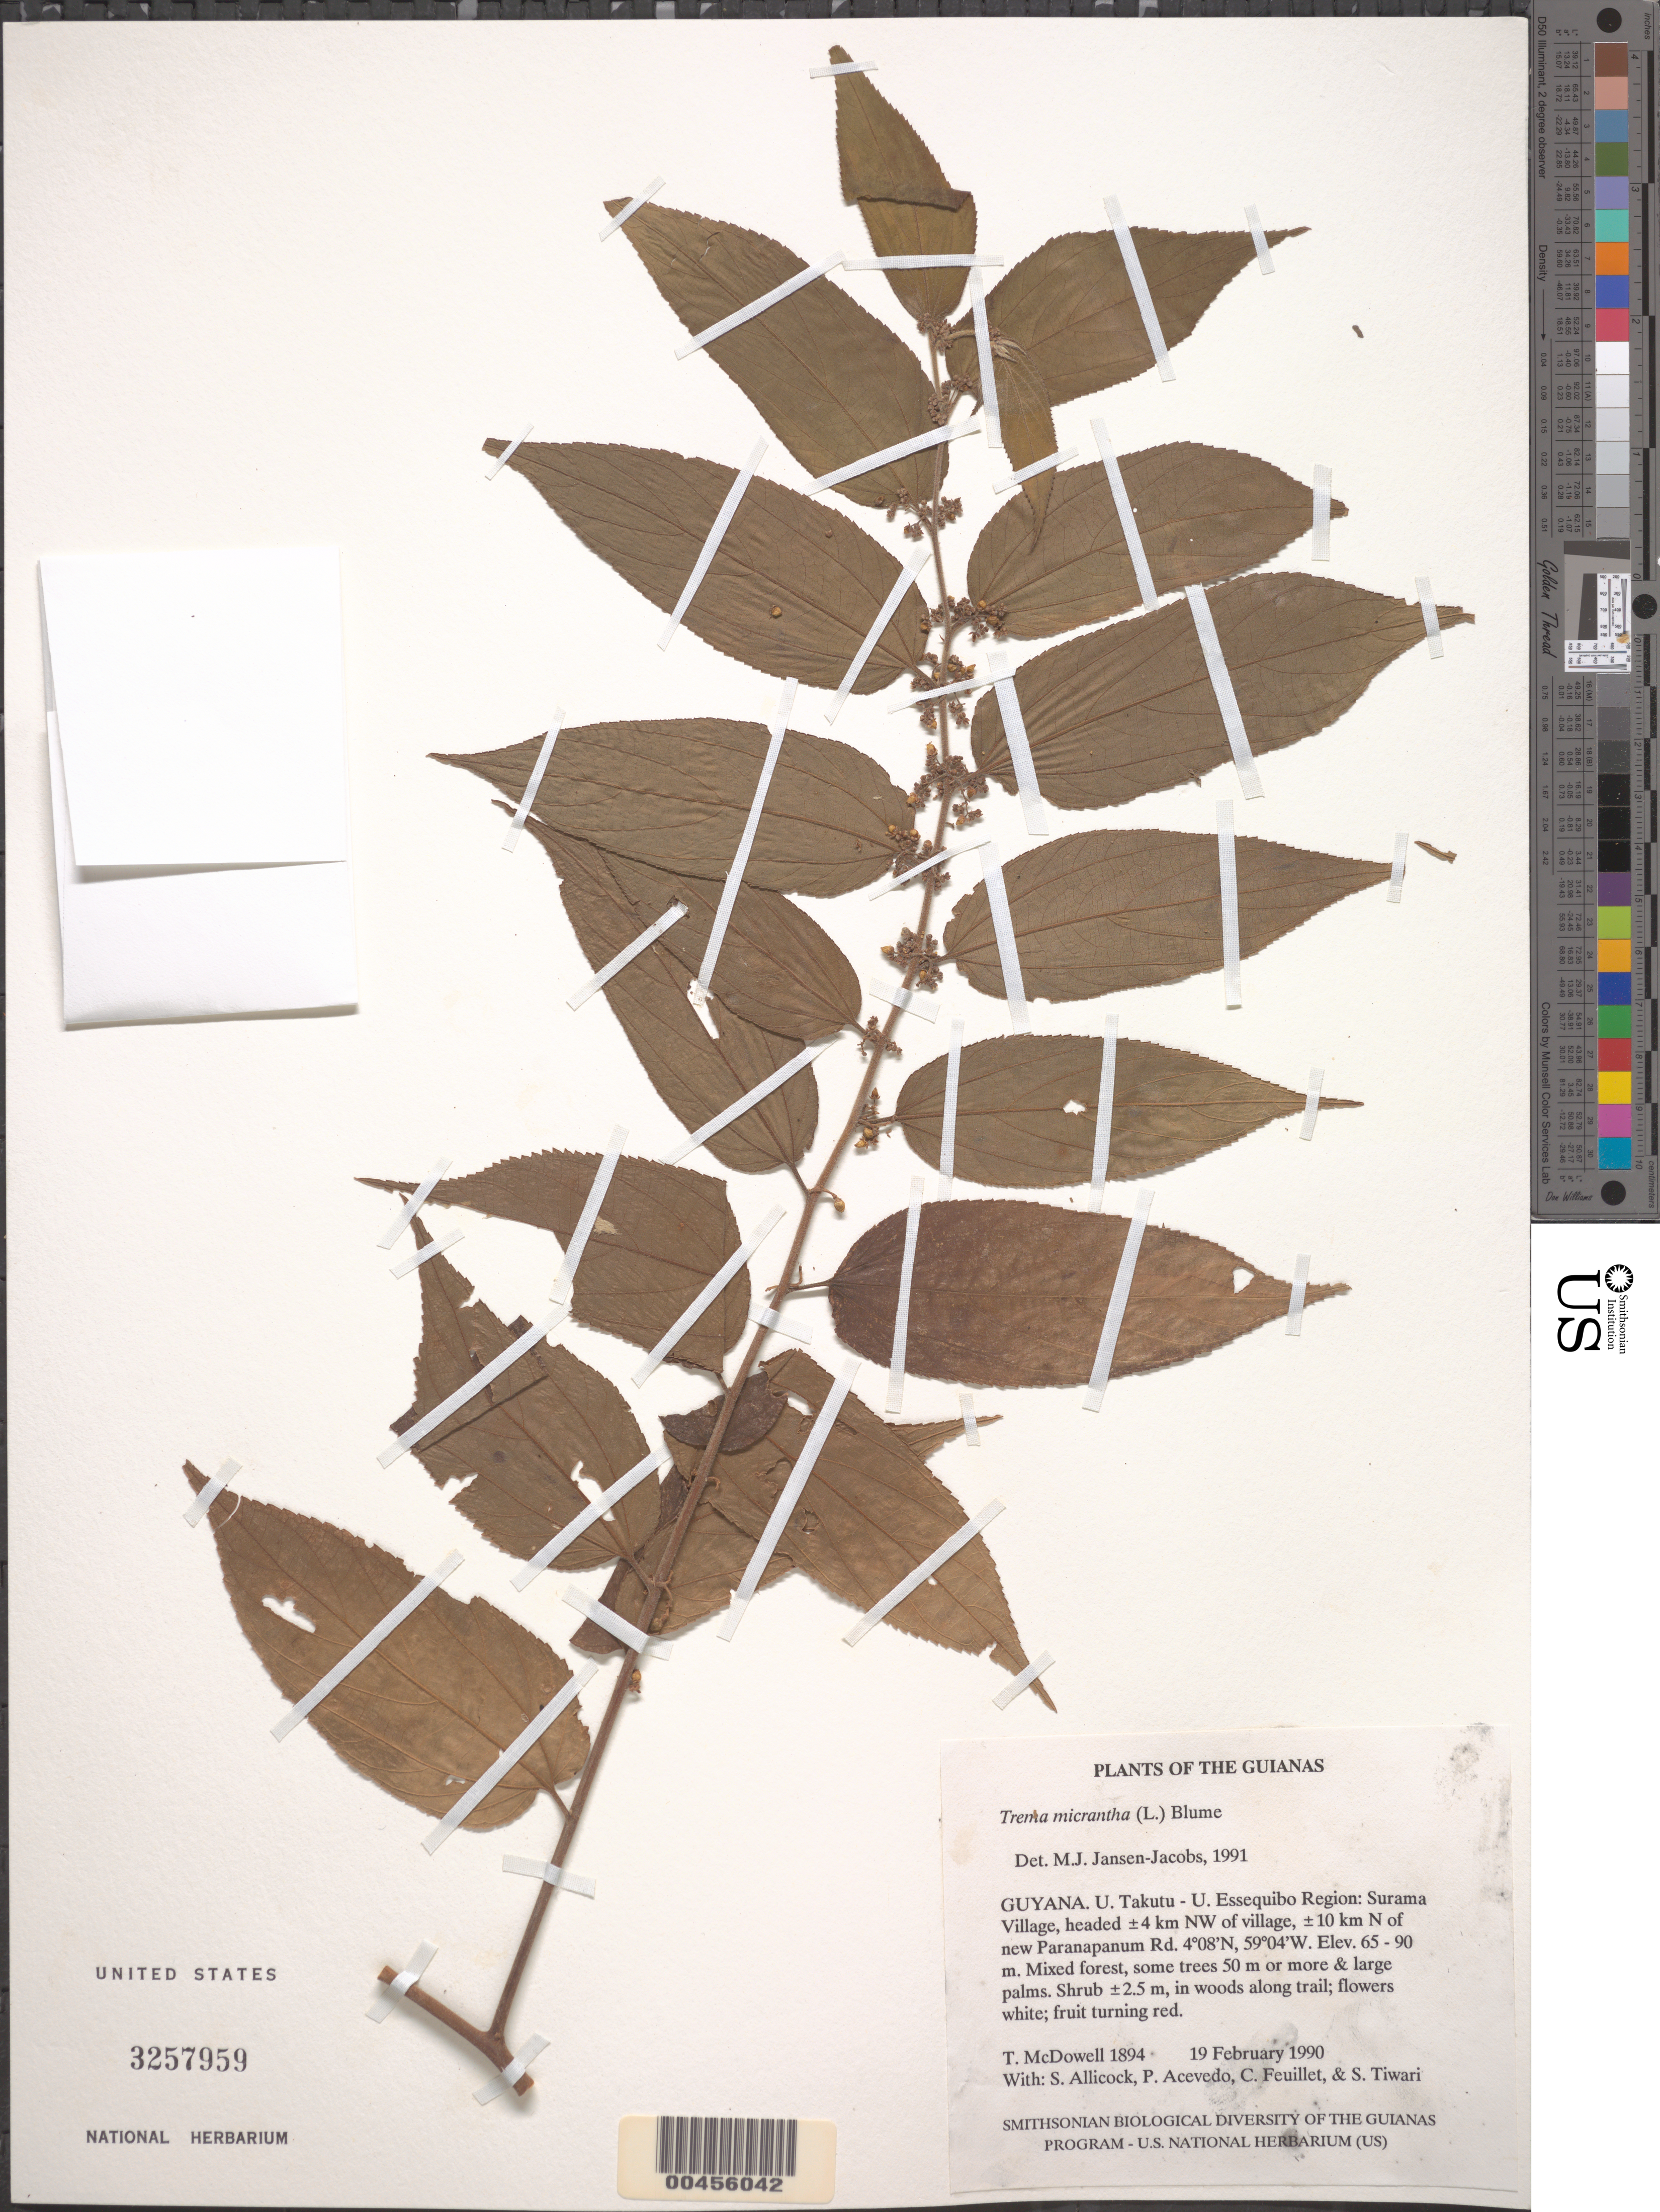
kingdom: Plantae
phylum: Tracheophyta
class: Magnoliopsida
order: Rosales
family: Cannabaceae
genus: Trema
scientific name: Trema micranthum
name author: (L.) Blume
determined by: Jansen-Jacobs, M. J., (U), Nationaal Herbarium Nederland, Utrecht University branch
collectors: T. McDowell, S. Allicock, P. Acevedo-Rodr., C. Feuillet & S. Tiwari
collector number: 1894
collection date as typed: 19 February 1990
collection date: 1990-02-19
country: Guyana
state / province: U. Takutu-U. Essequibo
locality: ±4 km NW of Surama Village, ±10 km N of new Paranapanema Road, along western trail to Buro-Buro River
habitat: Mixed forest, some trees 50 m or more & large palms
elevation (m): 65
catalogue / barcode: US 3257959